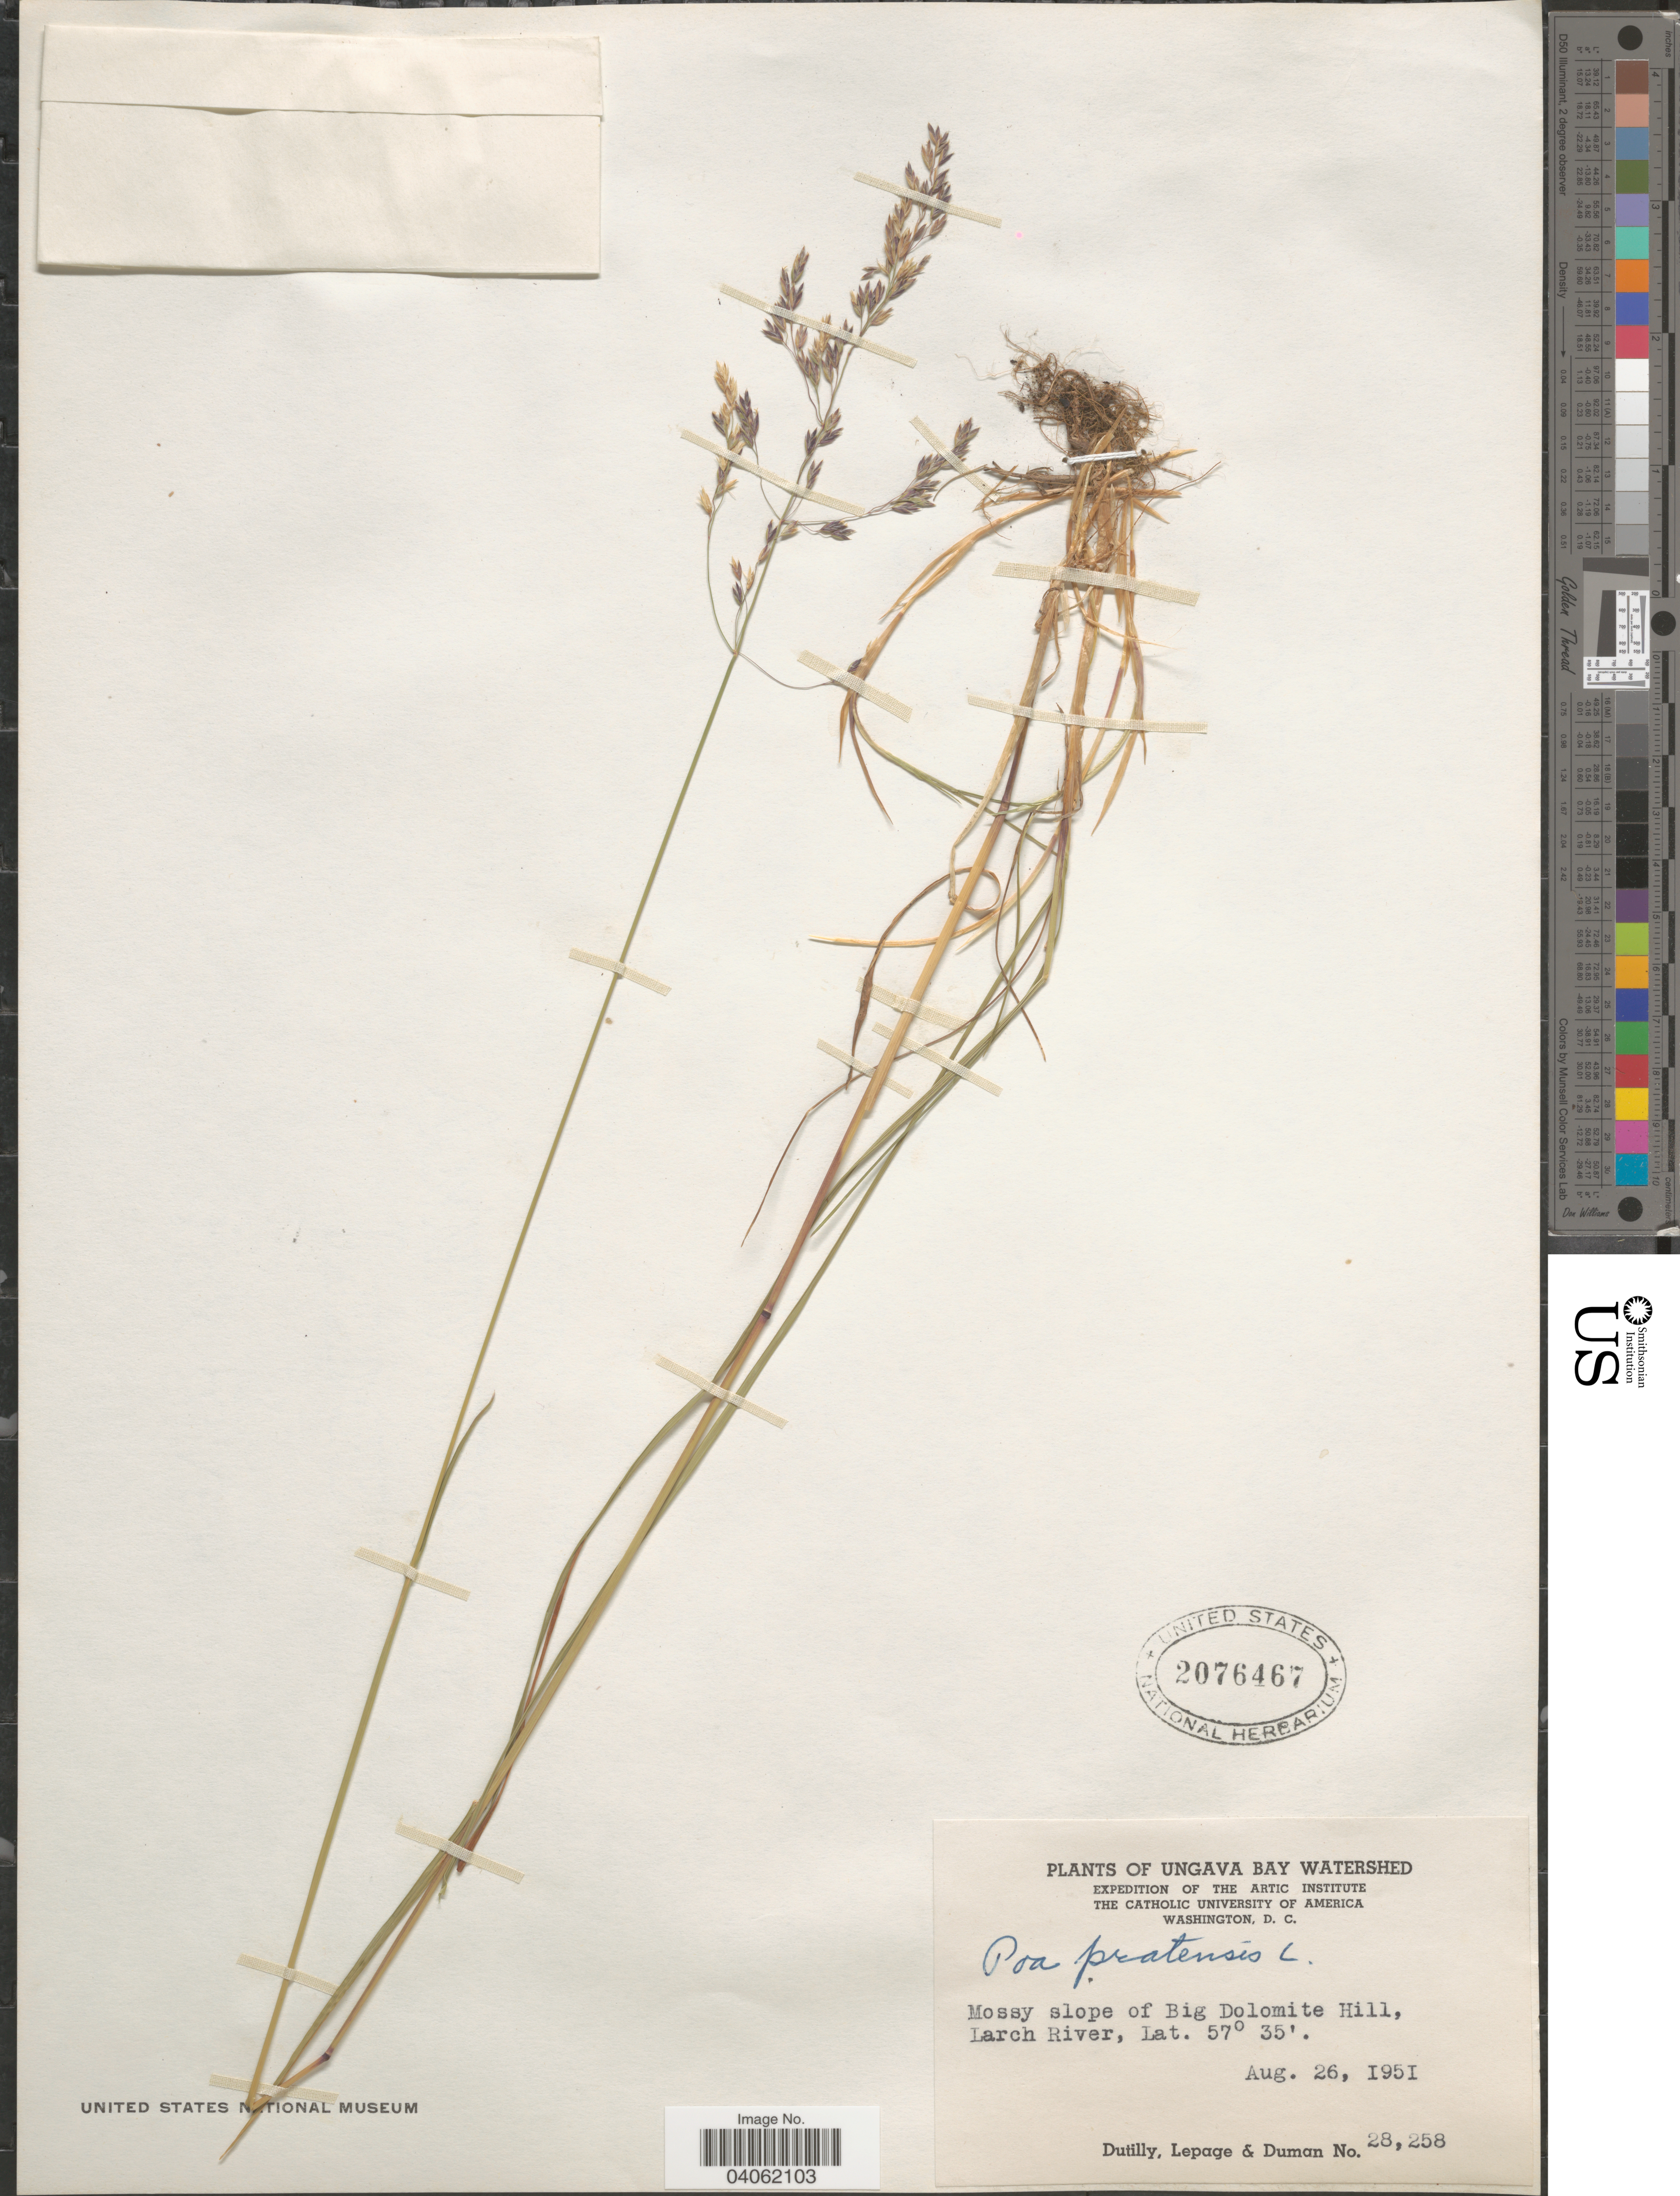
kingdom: Plantae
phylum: Tracheophyta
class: Liliopsida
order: Poales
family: Poaceae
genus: Poa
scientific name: Poa pratensis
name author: L.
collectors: -. Dutilly, -. LePage & -. Duman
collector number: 28258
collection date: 1951-08-26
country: Canada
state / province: Quebec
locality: Ungava Bay Watershed. Mossy slope of Big Dolomite Hill, Larch River.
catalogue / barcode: US 2076467